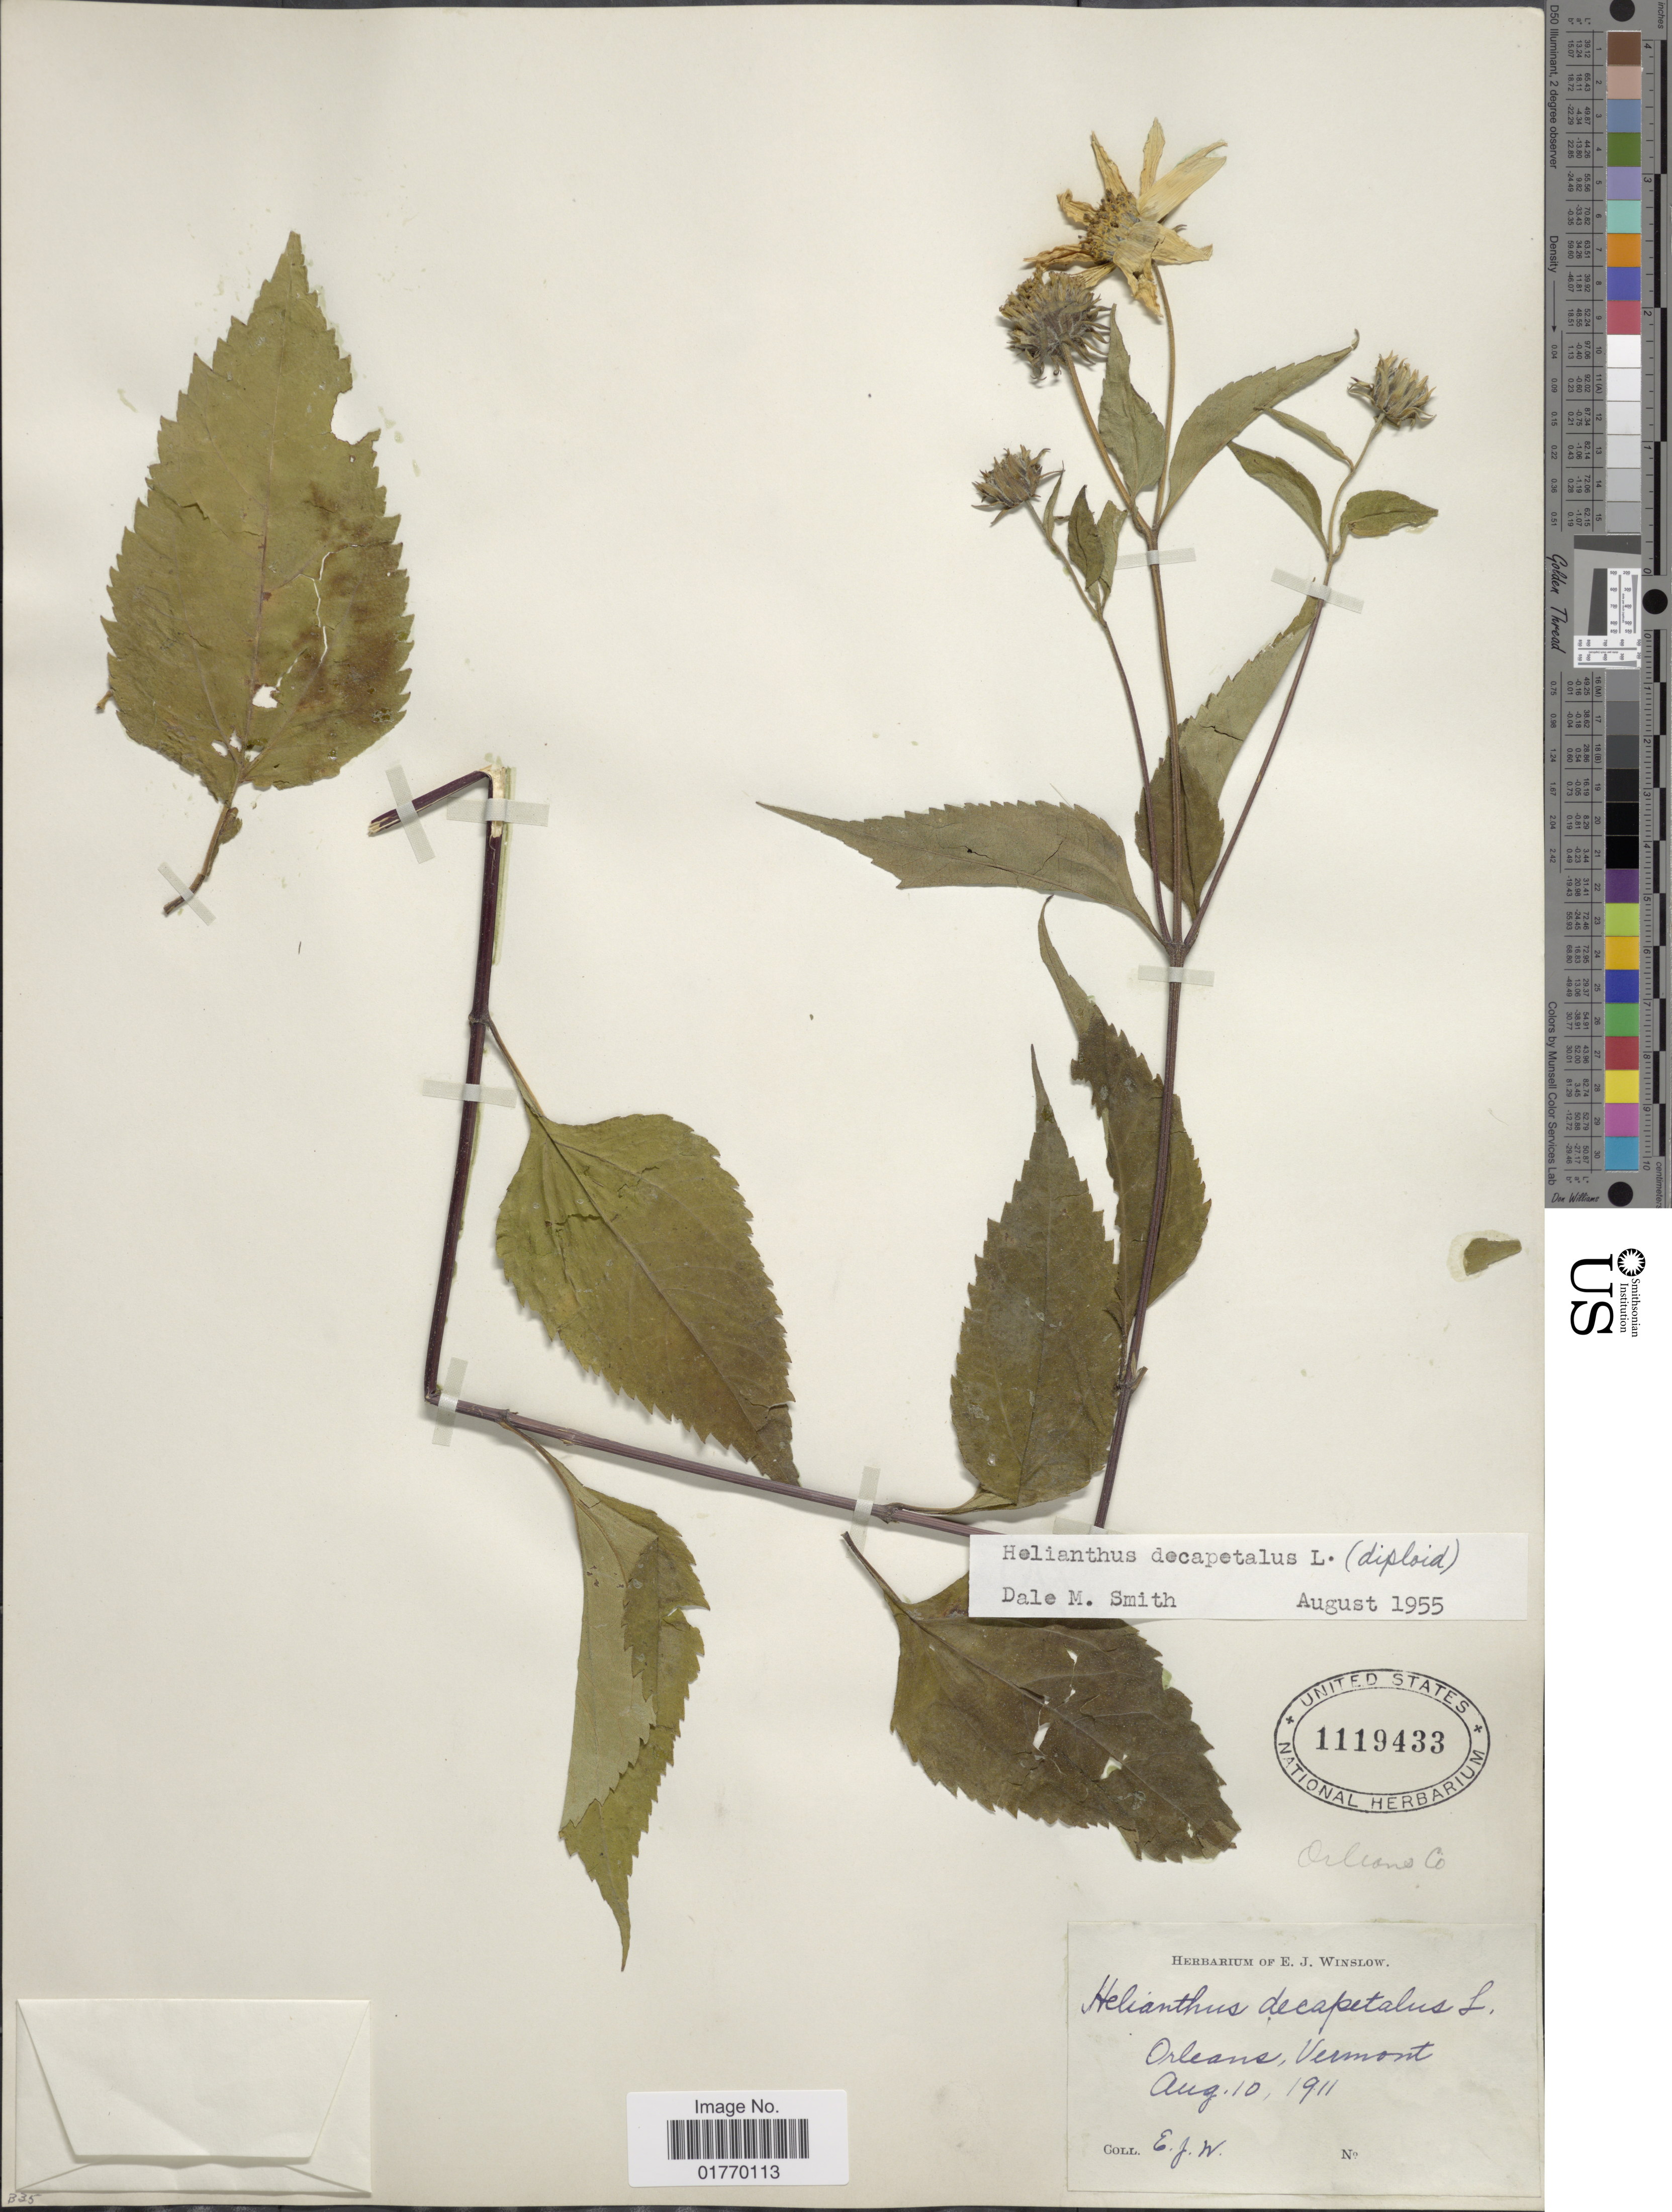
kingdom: Plantae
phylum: Tracheophyta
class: Magnoliopsida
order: Asterales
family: Asteraceae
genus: Helianthus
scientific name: Helianthus decapetalus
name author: L.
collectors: E. Winslow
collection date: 1911-08-10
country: United States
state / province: Vermont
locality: Orleans, Vermont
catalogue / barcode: US 1119433